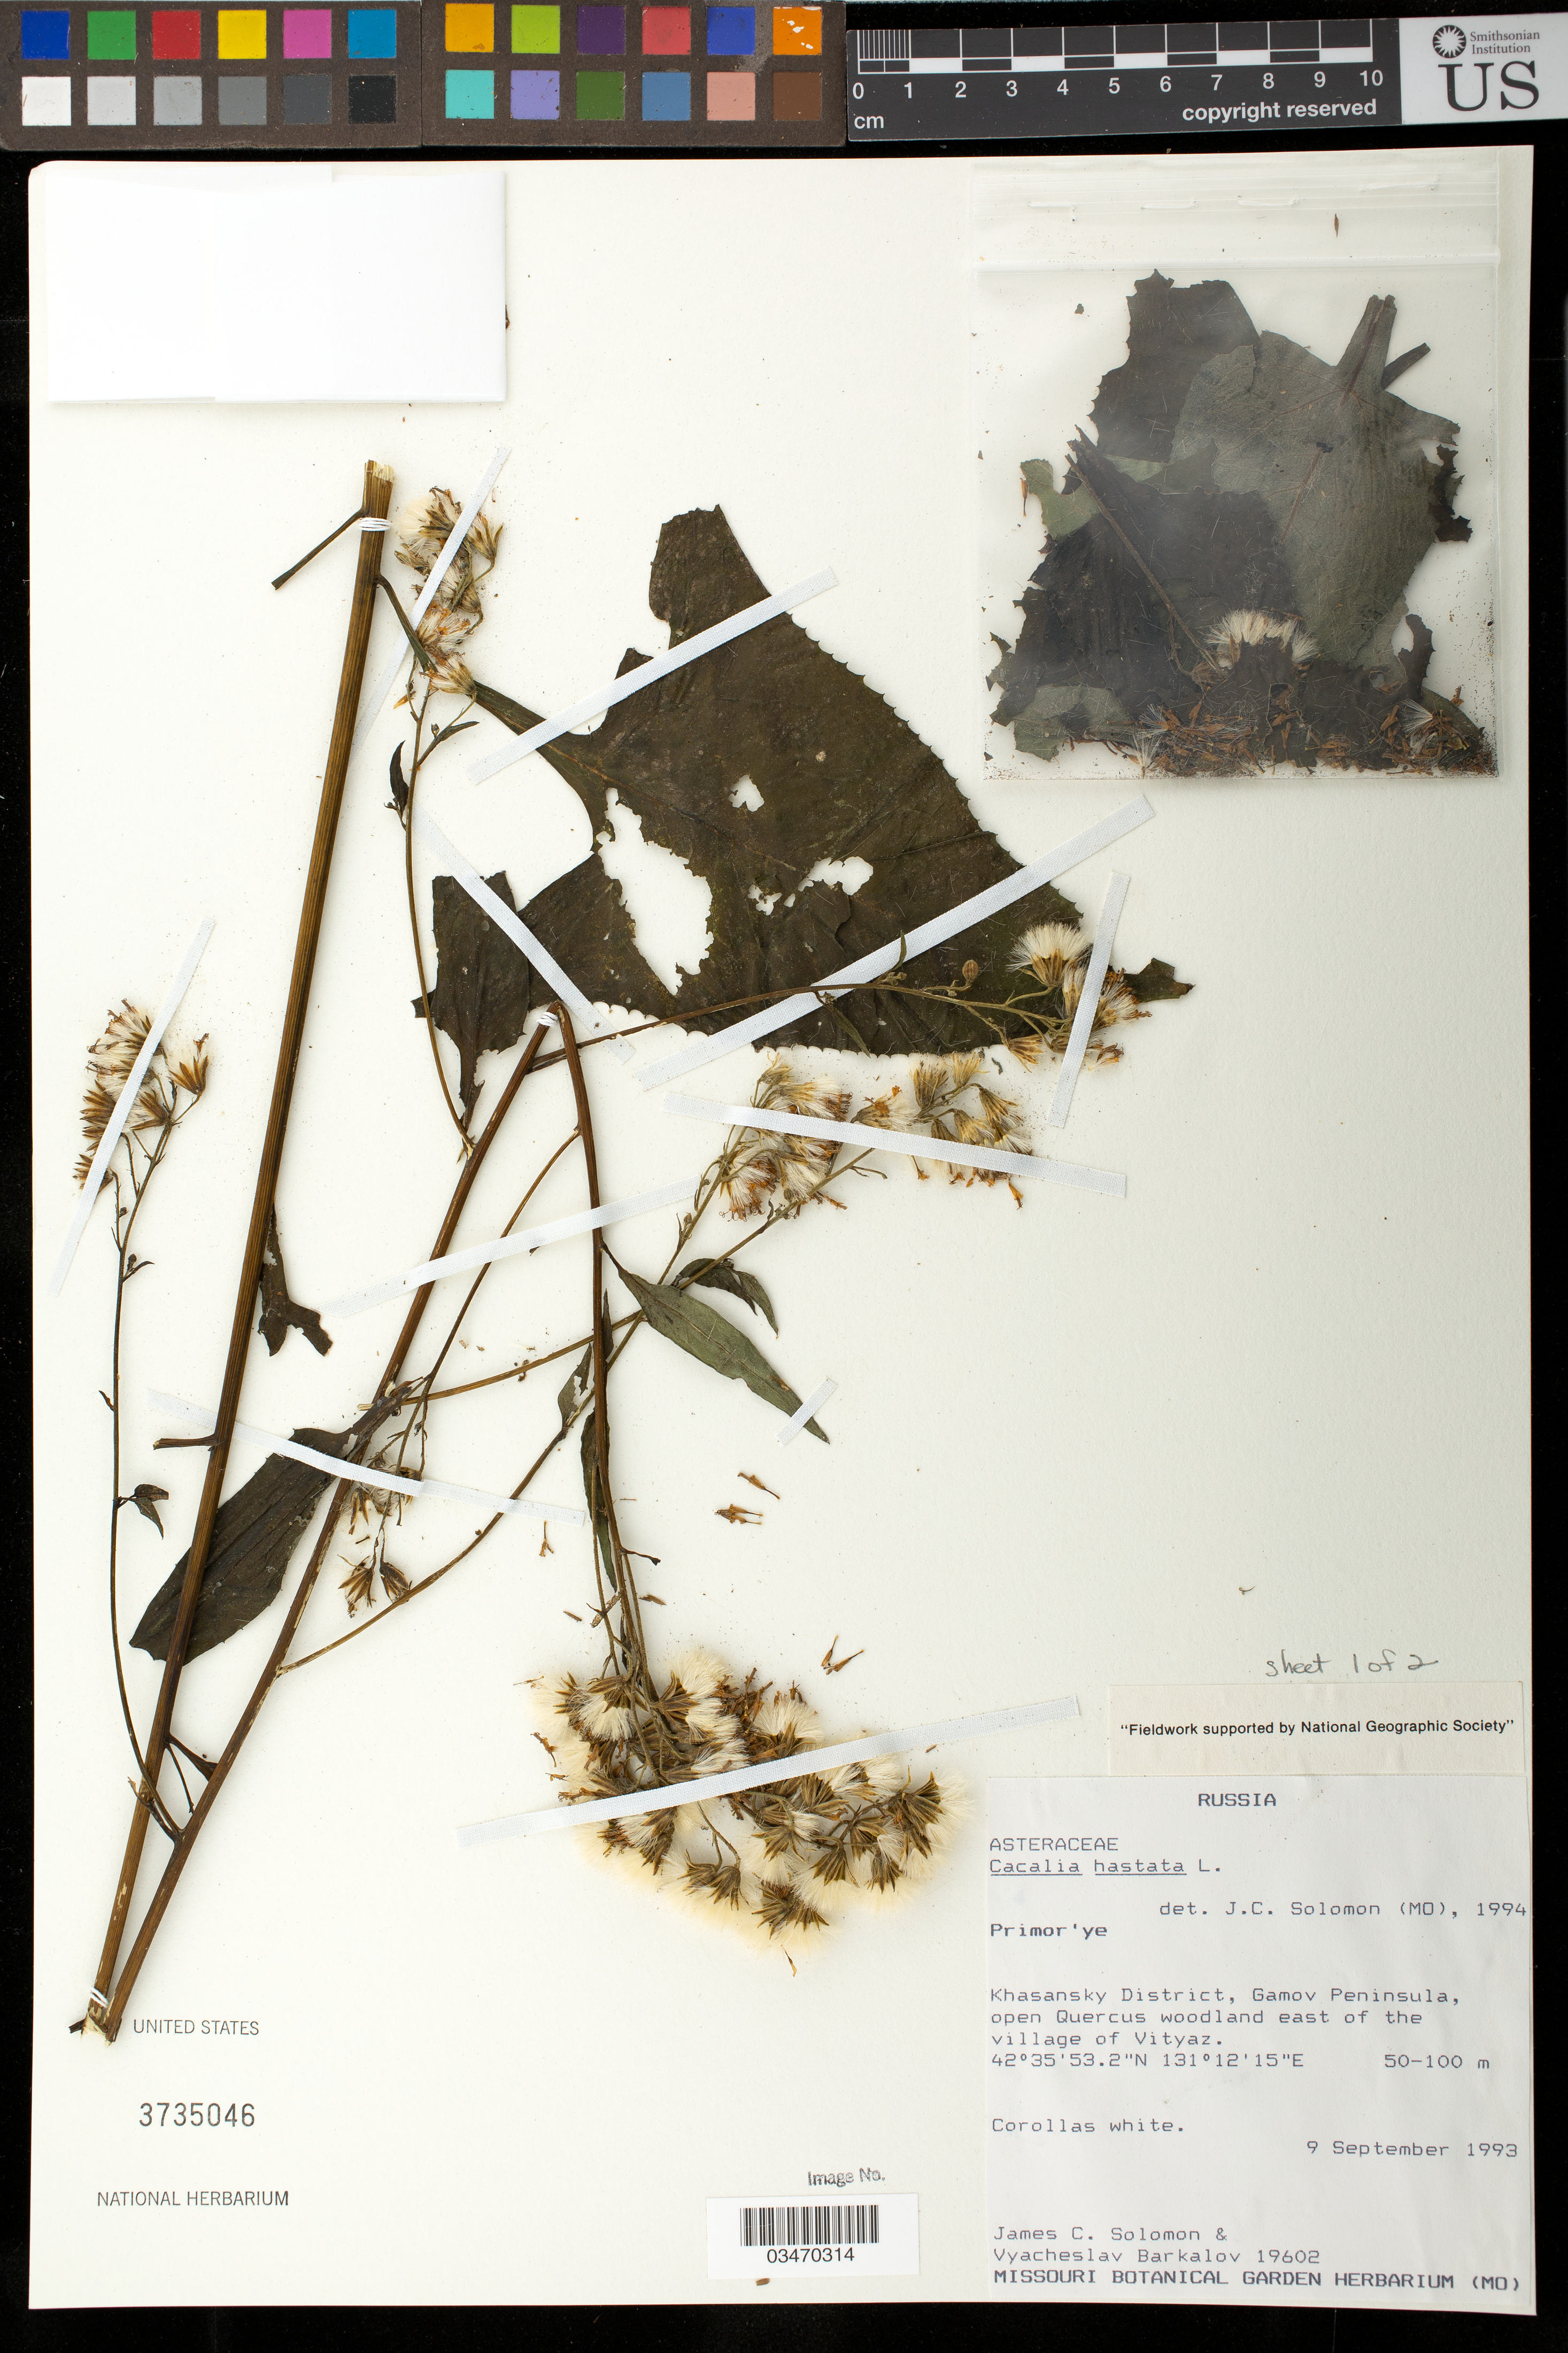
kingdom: Plantae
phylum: Tracheophyta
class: Magnoliopsida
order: Asterales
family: Asteraceae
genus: Cacalia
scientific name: Cacalia hastata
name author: L.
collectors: J. C. Solomon & V. Barkalov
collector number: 19602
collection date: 1993-09-09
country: Russian Federation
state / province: Primorsky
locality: Khasansky District, Gamov Peninsula, open Quercus woodland east of the village of Vityaz.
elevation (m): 50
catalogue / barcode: US 3735046